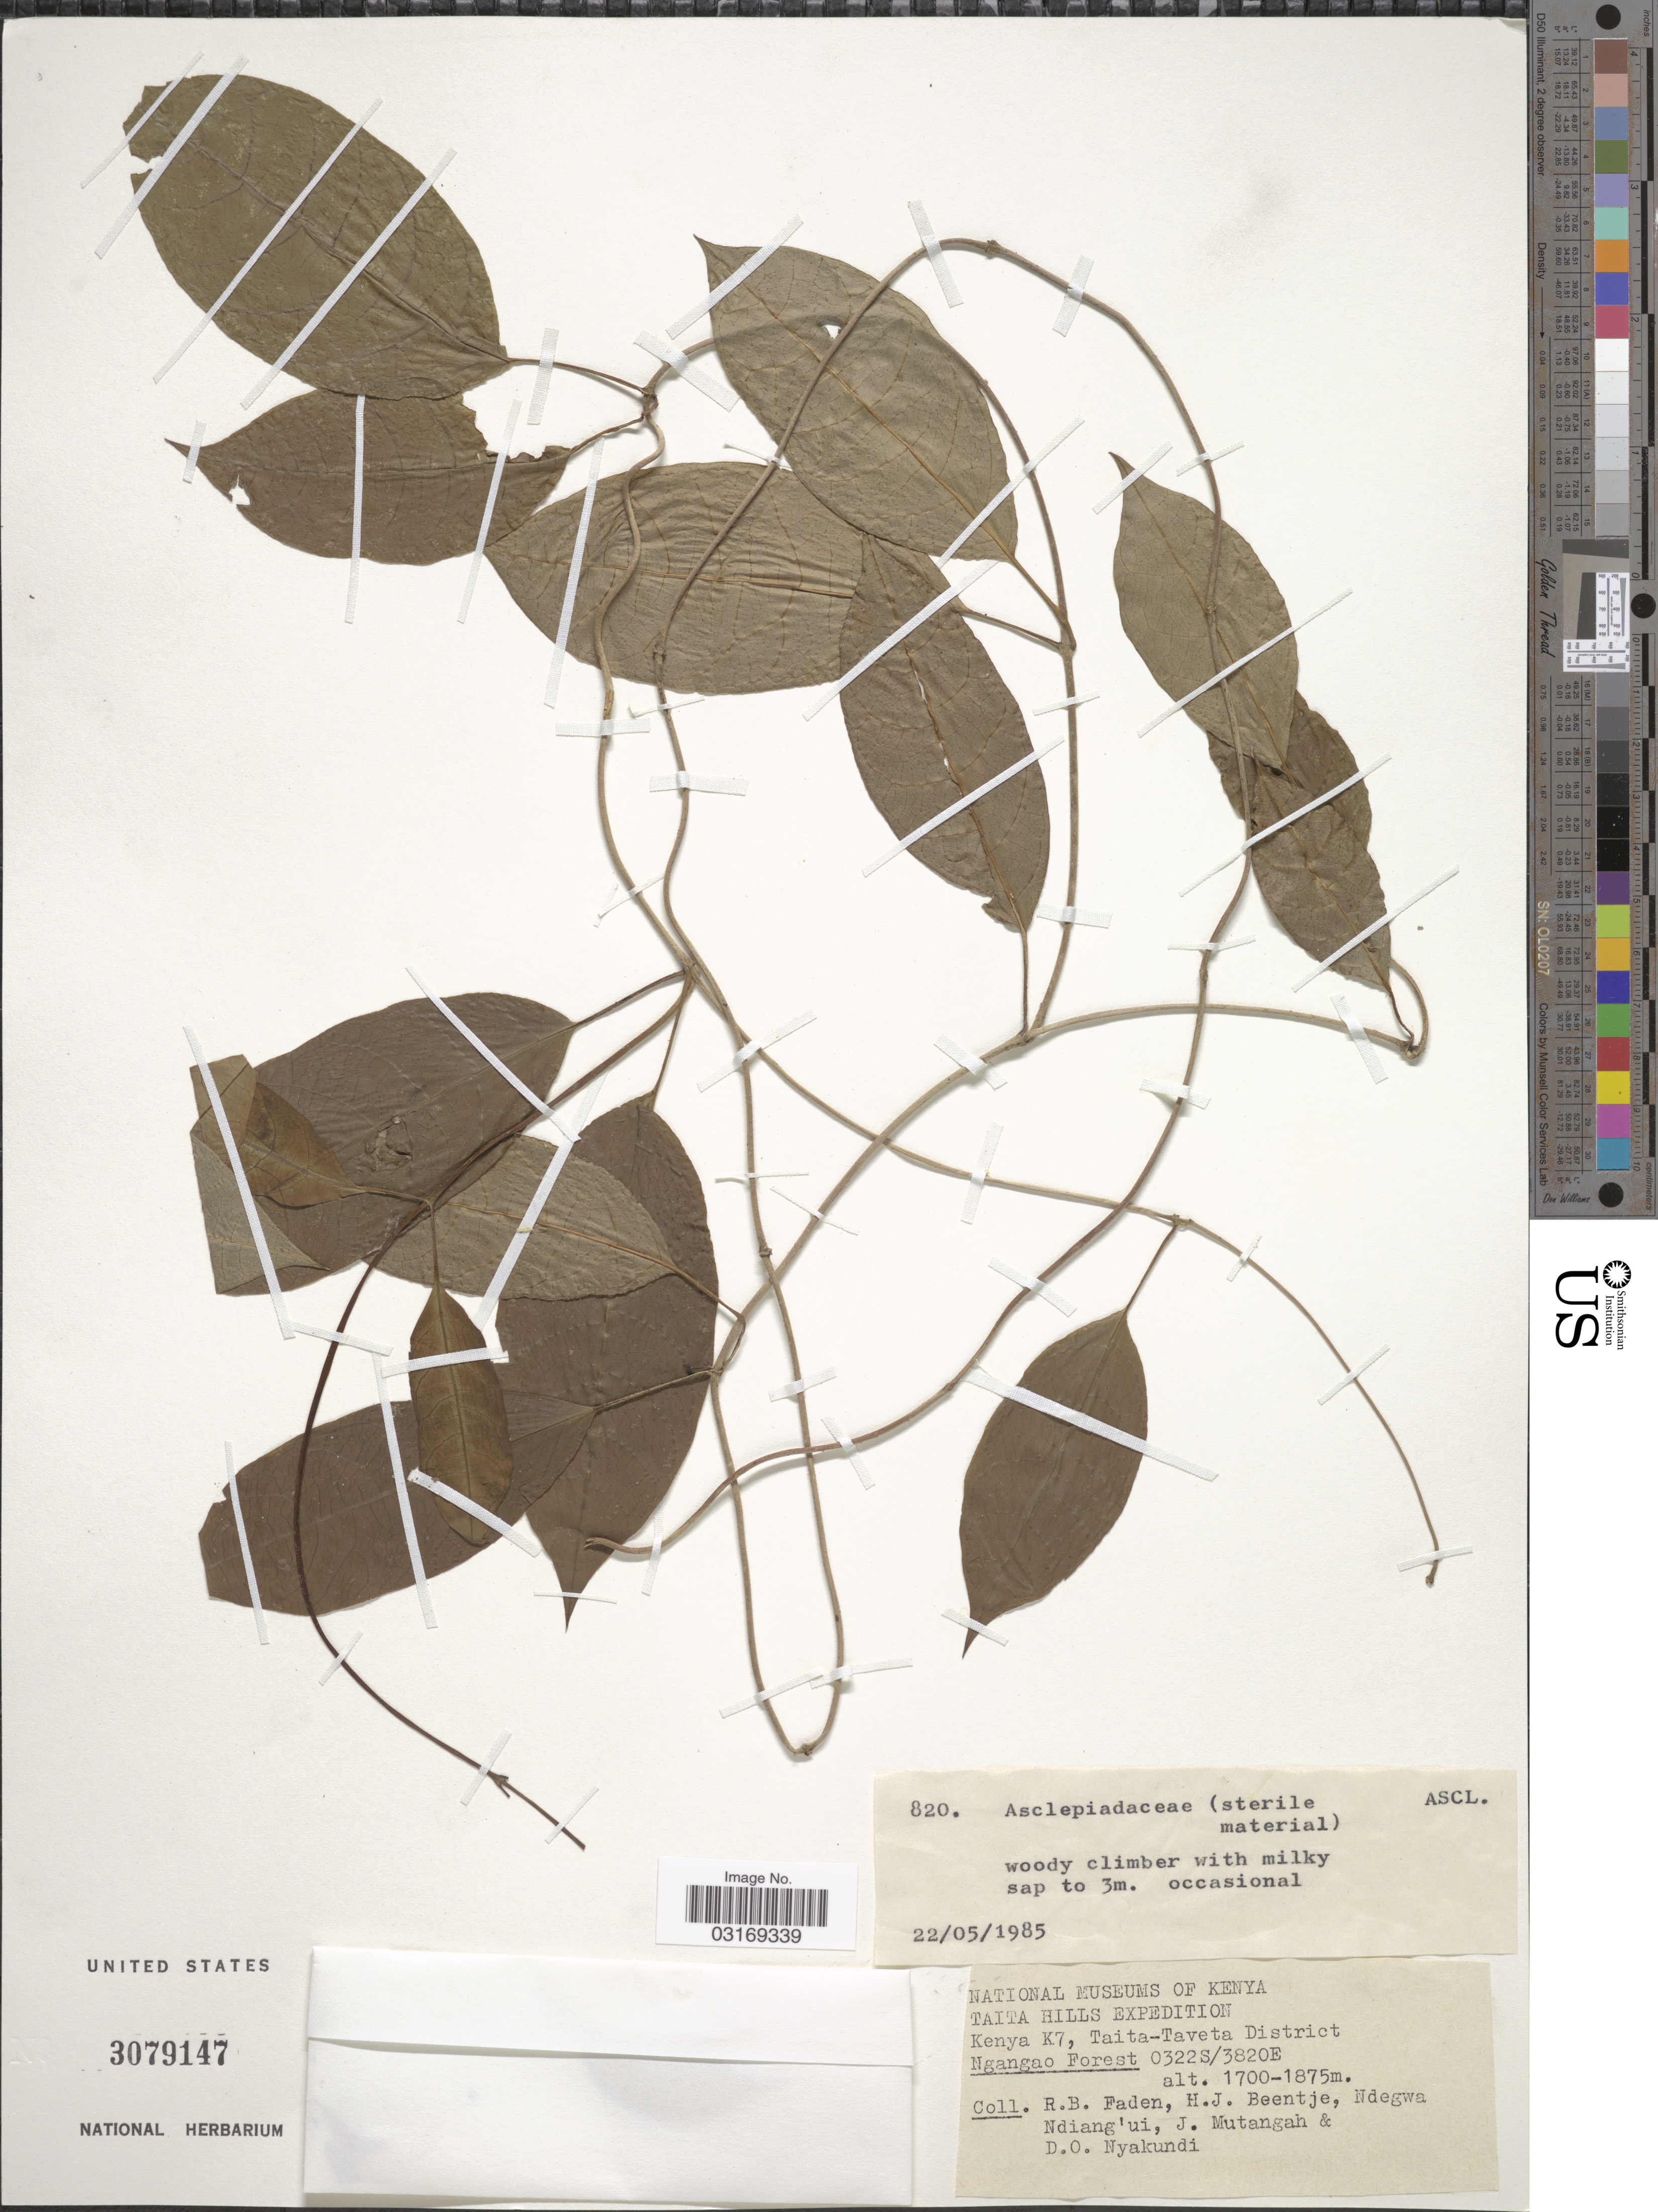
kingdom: Plantae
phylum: Tracheophyta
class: Magnoliopsida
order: Gentianales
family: Apocynaceae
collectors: R. B. Faden, H. J. Beentje, Ndegwa Ndiang'ui, J. Mutangah & D. Nyakundi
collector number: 820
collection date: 1985-05-22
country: Kenya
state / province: Taita Taveta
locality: Taita Hills. K7, Taita-Taveta District. Ngangao Forest.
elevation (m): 1700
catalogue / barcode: US 3079147